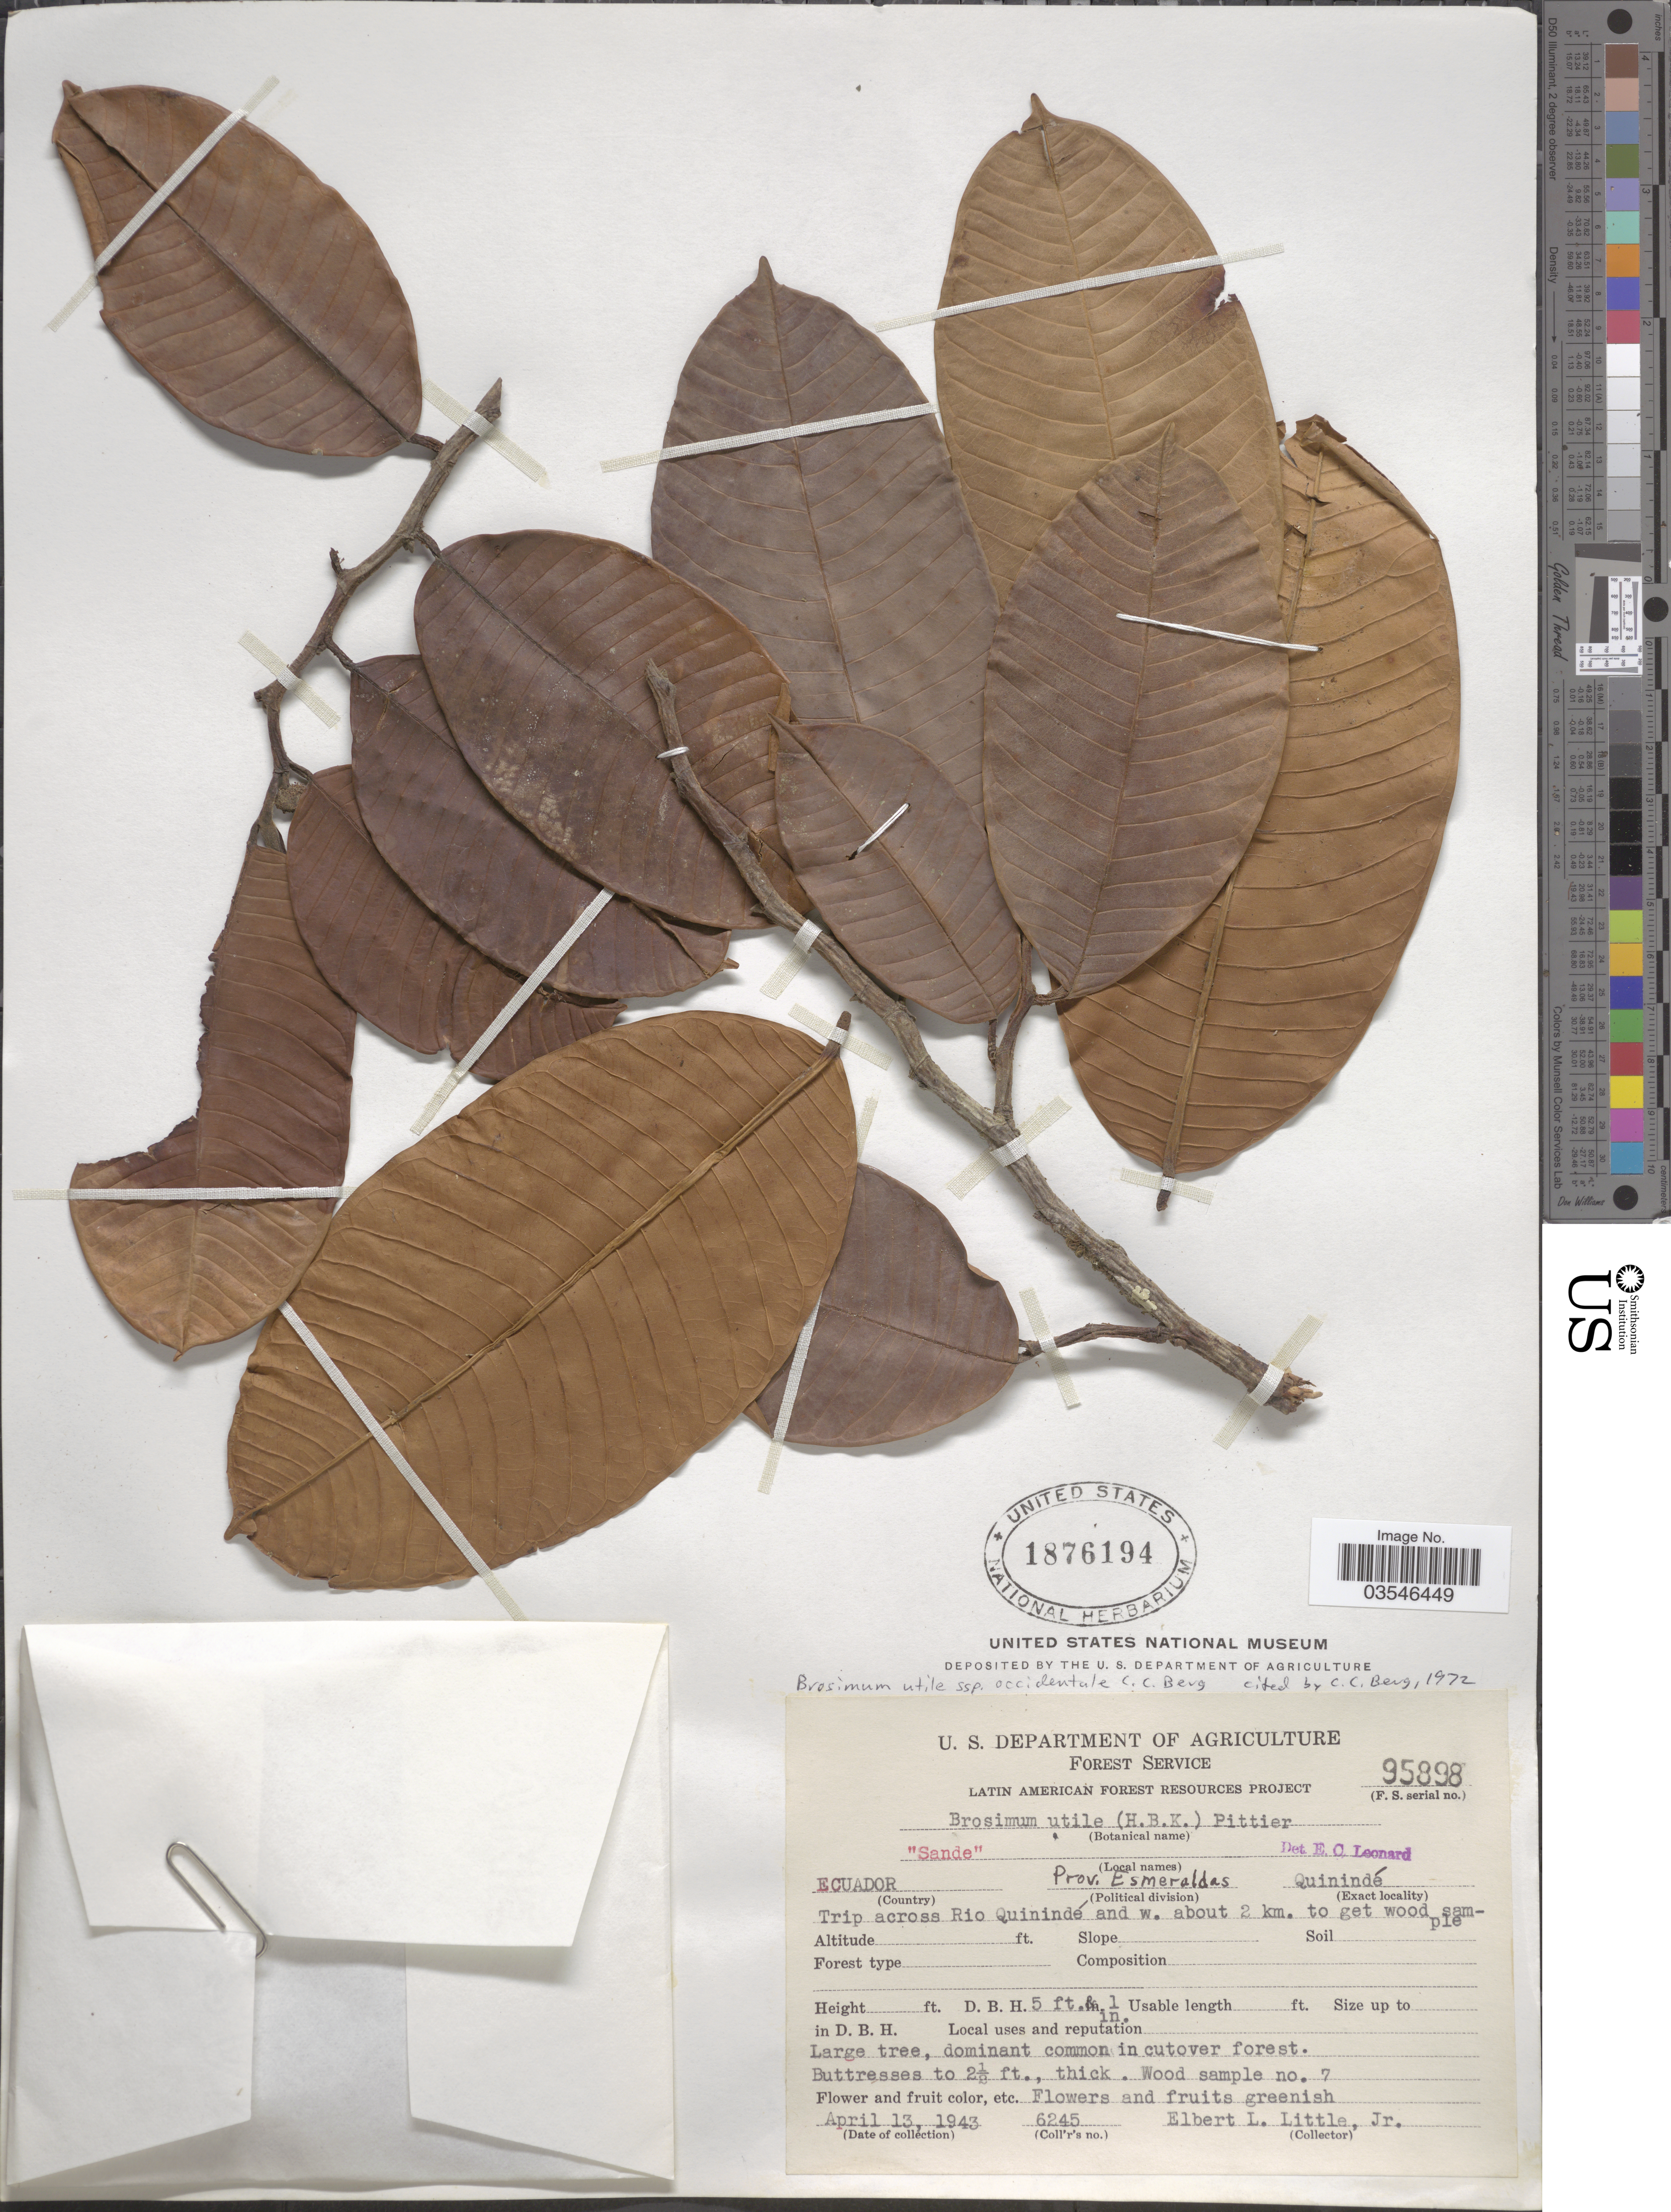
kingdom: Plantae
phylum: Tracheophyta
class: Magnoliopsida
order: Rosales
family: Moraceae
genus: Brosimum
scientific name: Brosimum utile subsp. occidentale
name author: C.C. Berg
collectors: E. L. Little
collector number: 6245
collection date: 1943-04-13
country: Ecuador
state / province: Esmeraldas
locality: Quinindé. Trip across Rio Quinindé and w. about 2 km. to get wood sample.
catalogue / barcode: US 1876194